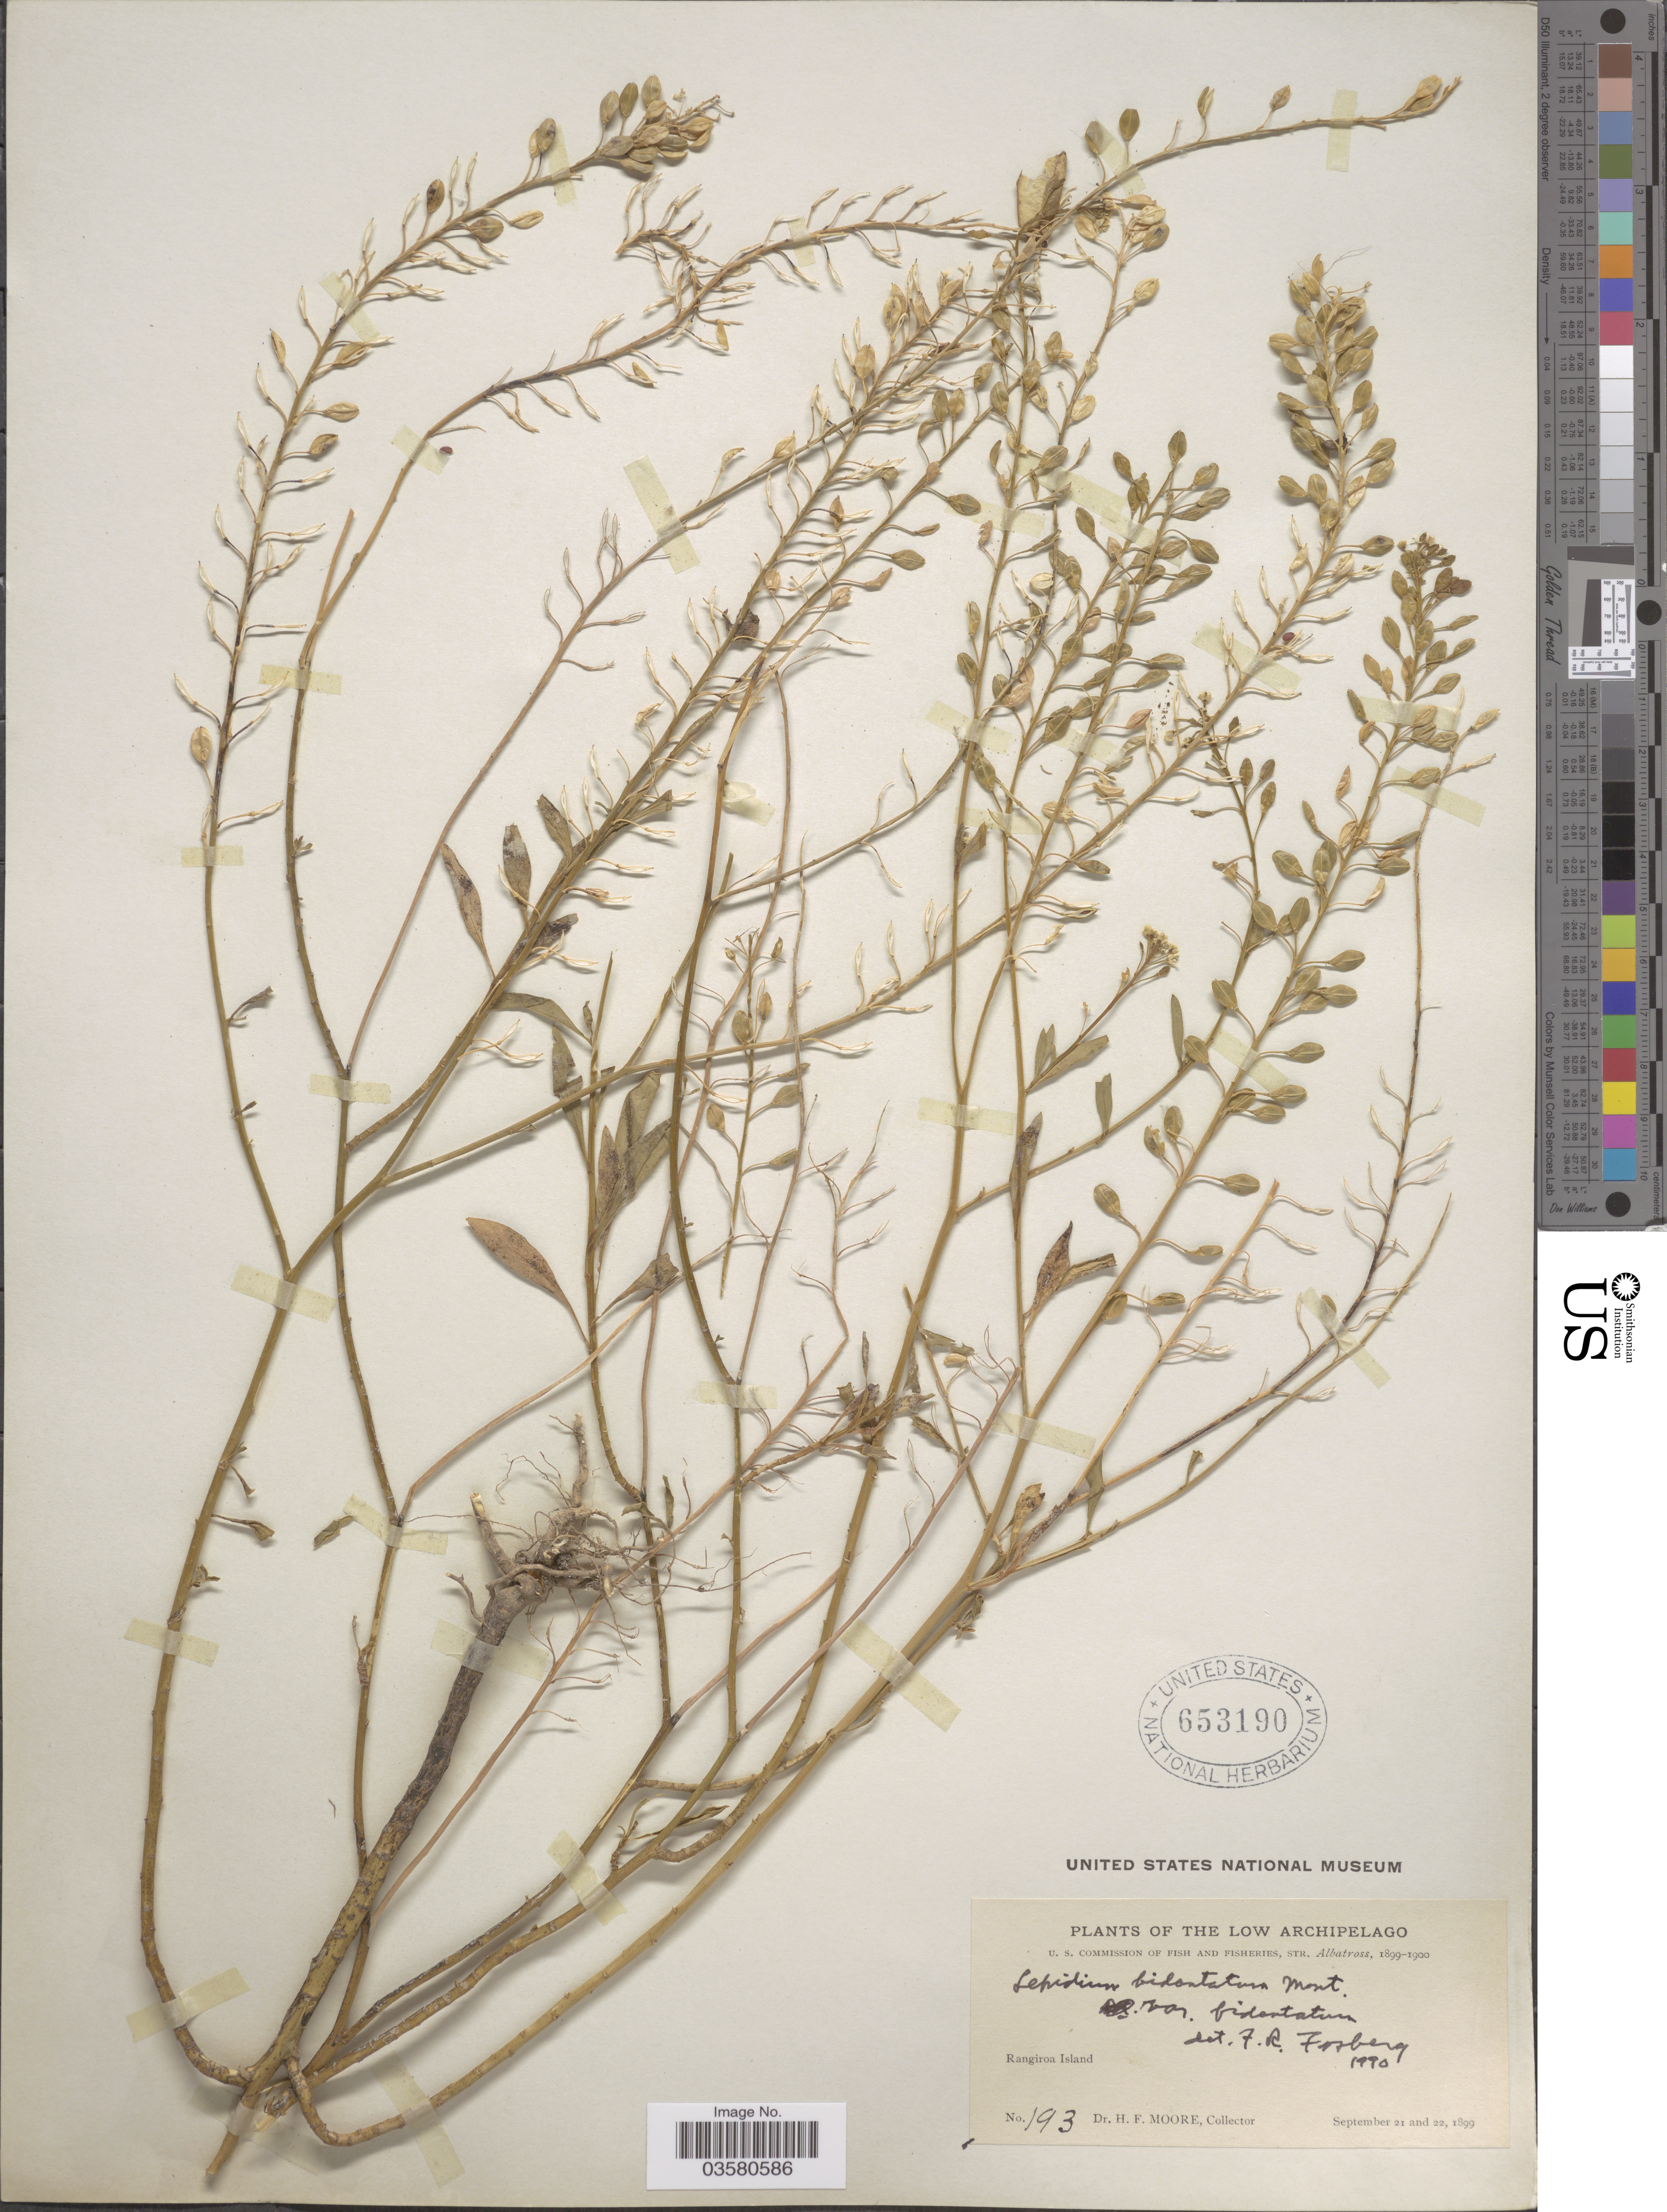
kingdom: Plantae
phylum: Tracheophyta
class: Magnoliopsida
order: Brassicales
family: Brassicaceae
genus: Lepidium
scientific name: Lepidium bidentatum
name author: Montin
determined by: Al-Shehbaz, I. A., (MO), Missouri Botanical Garden (UNITED STATES)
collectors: H. F. Moore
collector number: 193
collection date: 1899-09-21/1899-09-22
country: French Polynesia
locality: The Low Archipelago. Rangiroa Island.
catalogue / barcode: US 653190